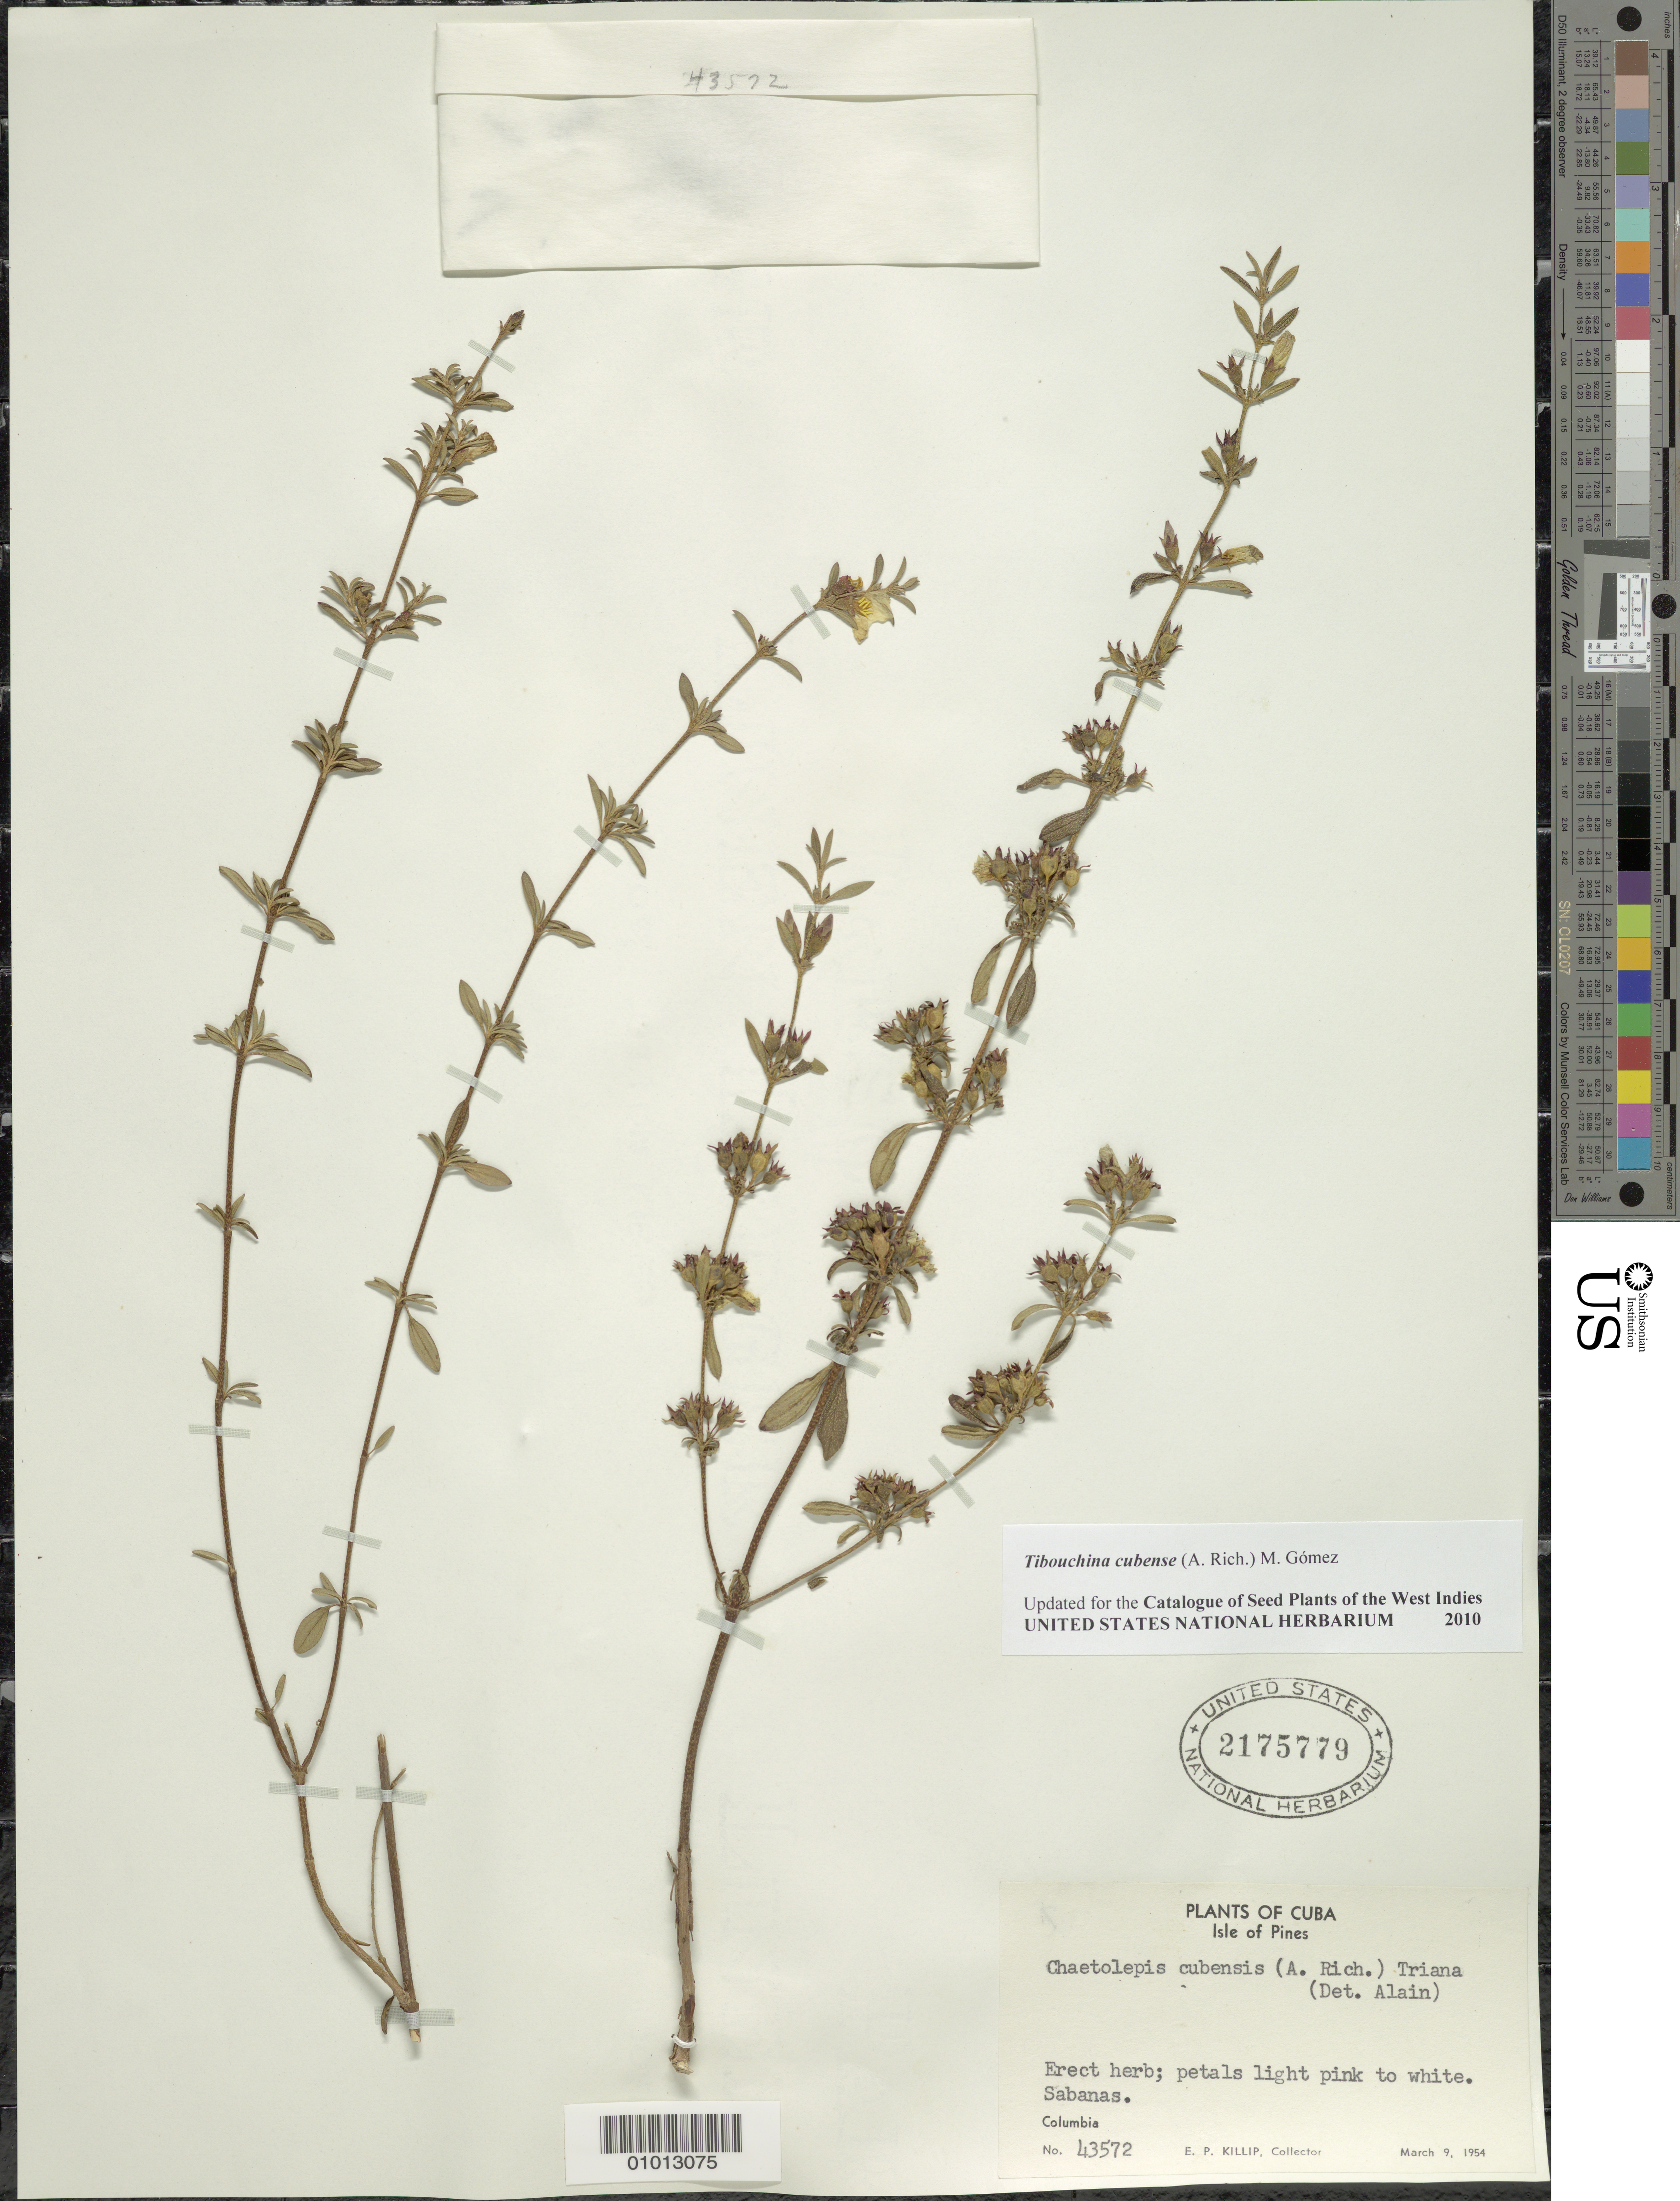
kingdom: Plantae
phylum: Tracheophyta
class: Magnoliopsida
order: Myrtales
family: Melastomataceae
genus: Arthrostemma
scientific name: Arthrostemma cubense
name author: A. Rich.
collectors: E. P. Killip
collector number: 43572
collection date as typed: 09 Mar 1954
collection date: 1954-03-09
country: Cuba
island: Isla de la Juventud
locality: Columbia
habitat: Sabanas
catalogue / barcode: US 2175779